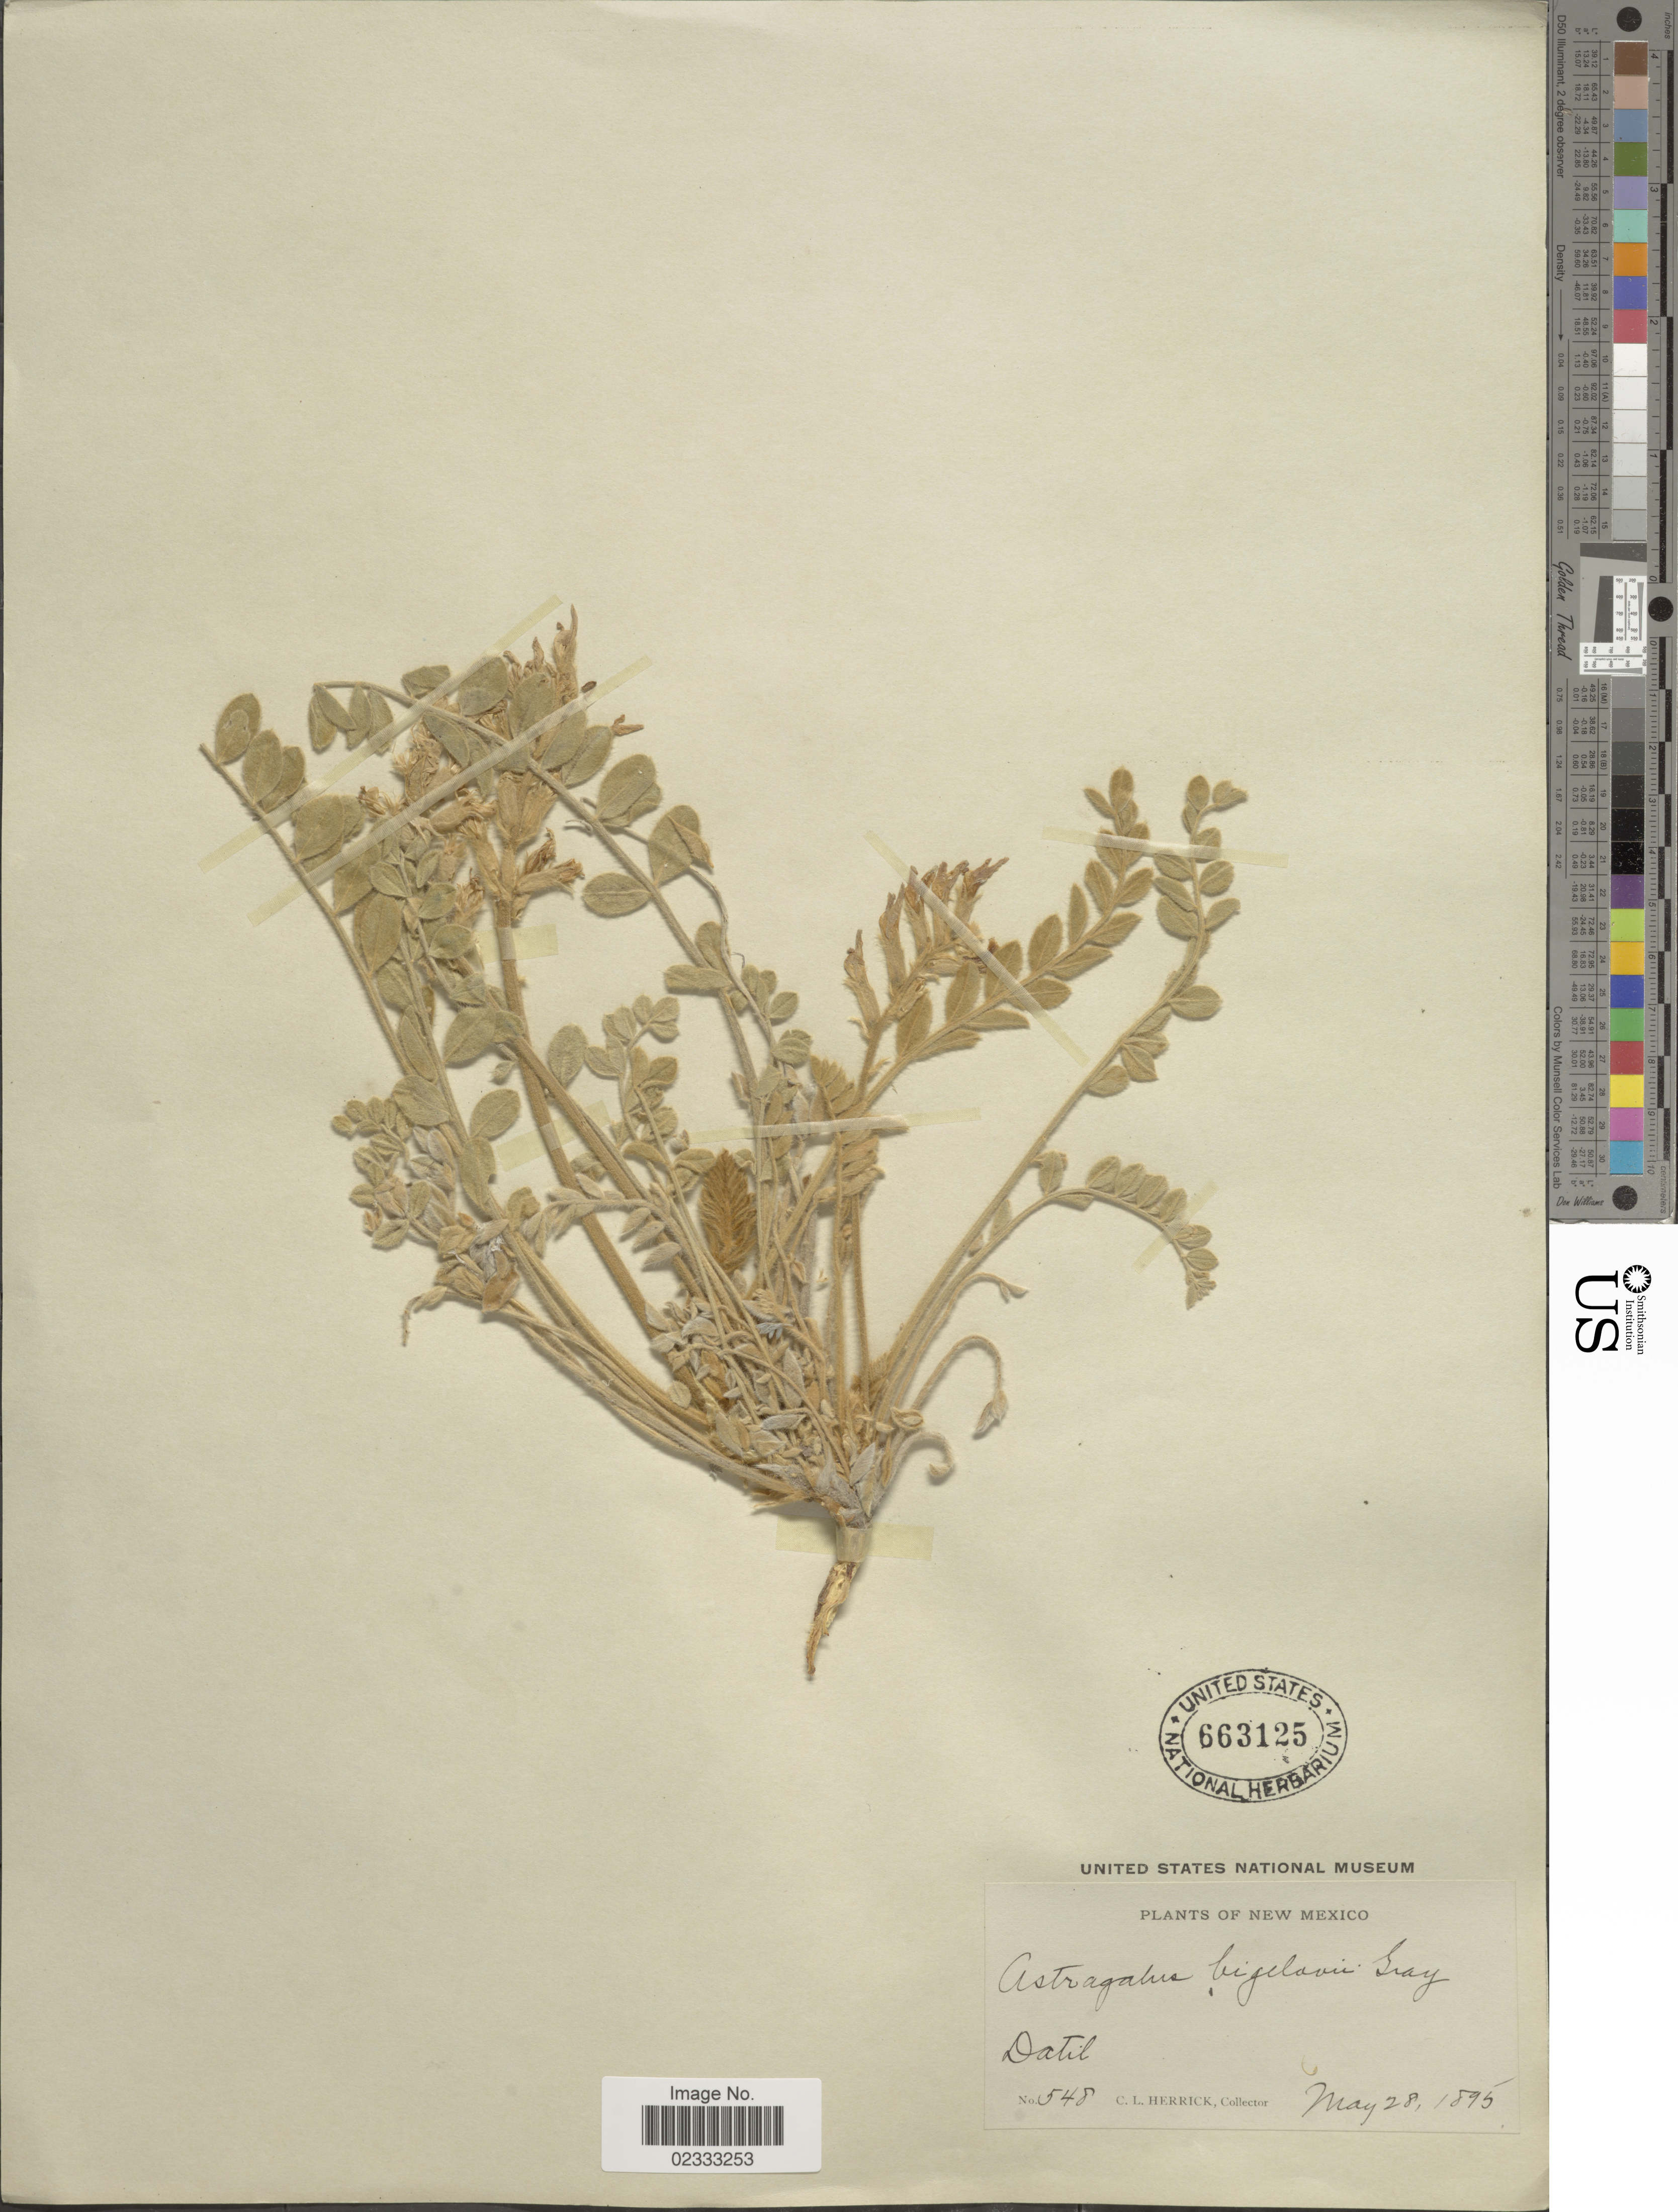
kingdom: Plantae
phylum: Tracheophyta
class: Magnoliopsida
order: Fabales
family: Fabaceae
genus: Astragalus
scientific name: Astragalus mollissimus var. bigelovii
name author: (A. Gray) Barneby ex B.L. Turner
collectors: C. Herrick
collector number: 548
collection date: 1895-05-28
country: United States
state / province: New Mexico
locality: New Mexico, Datil.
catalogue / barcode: US 663125